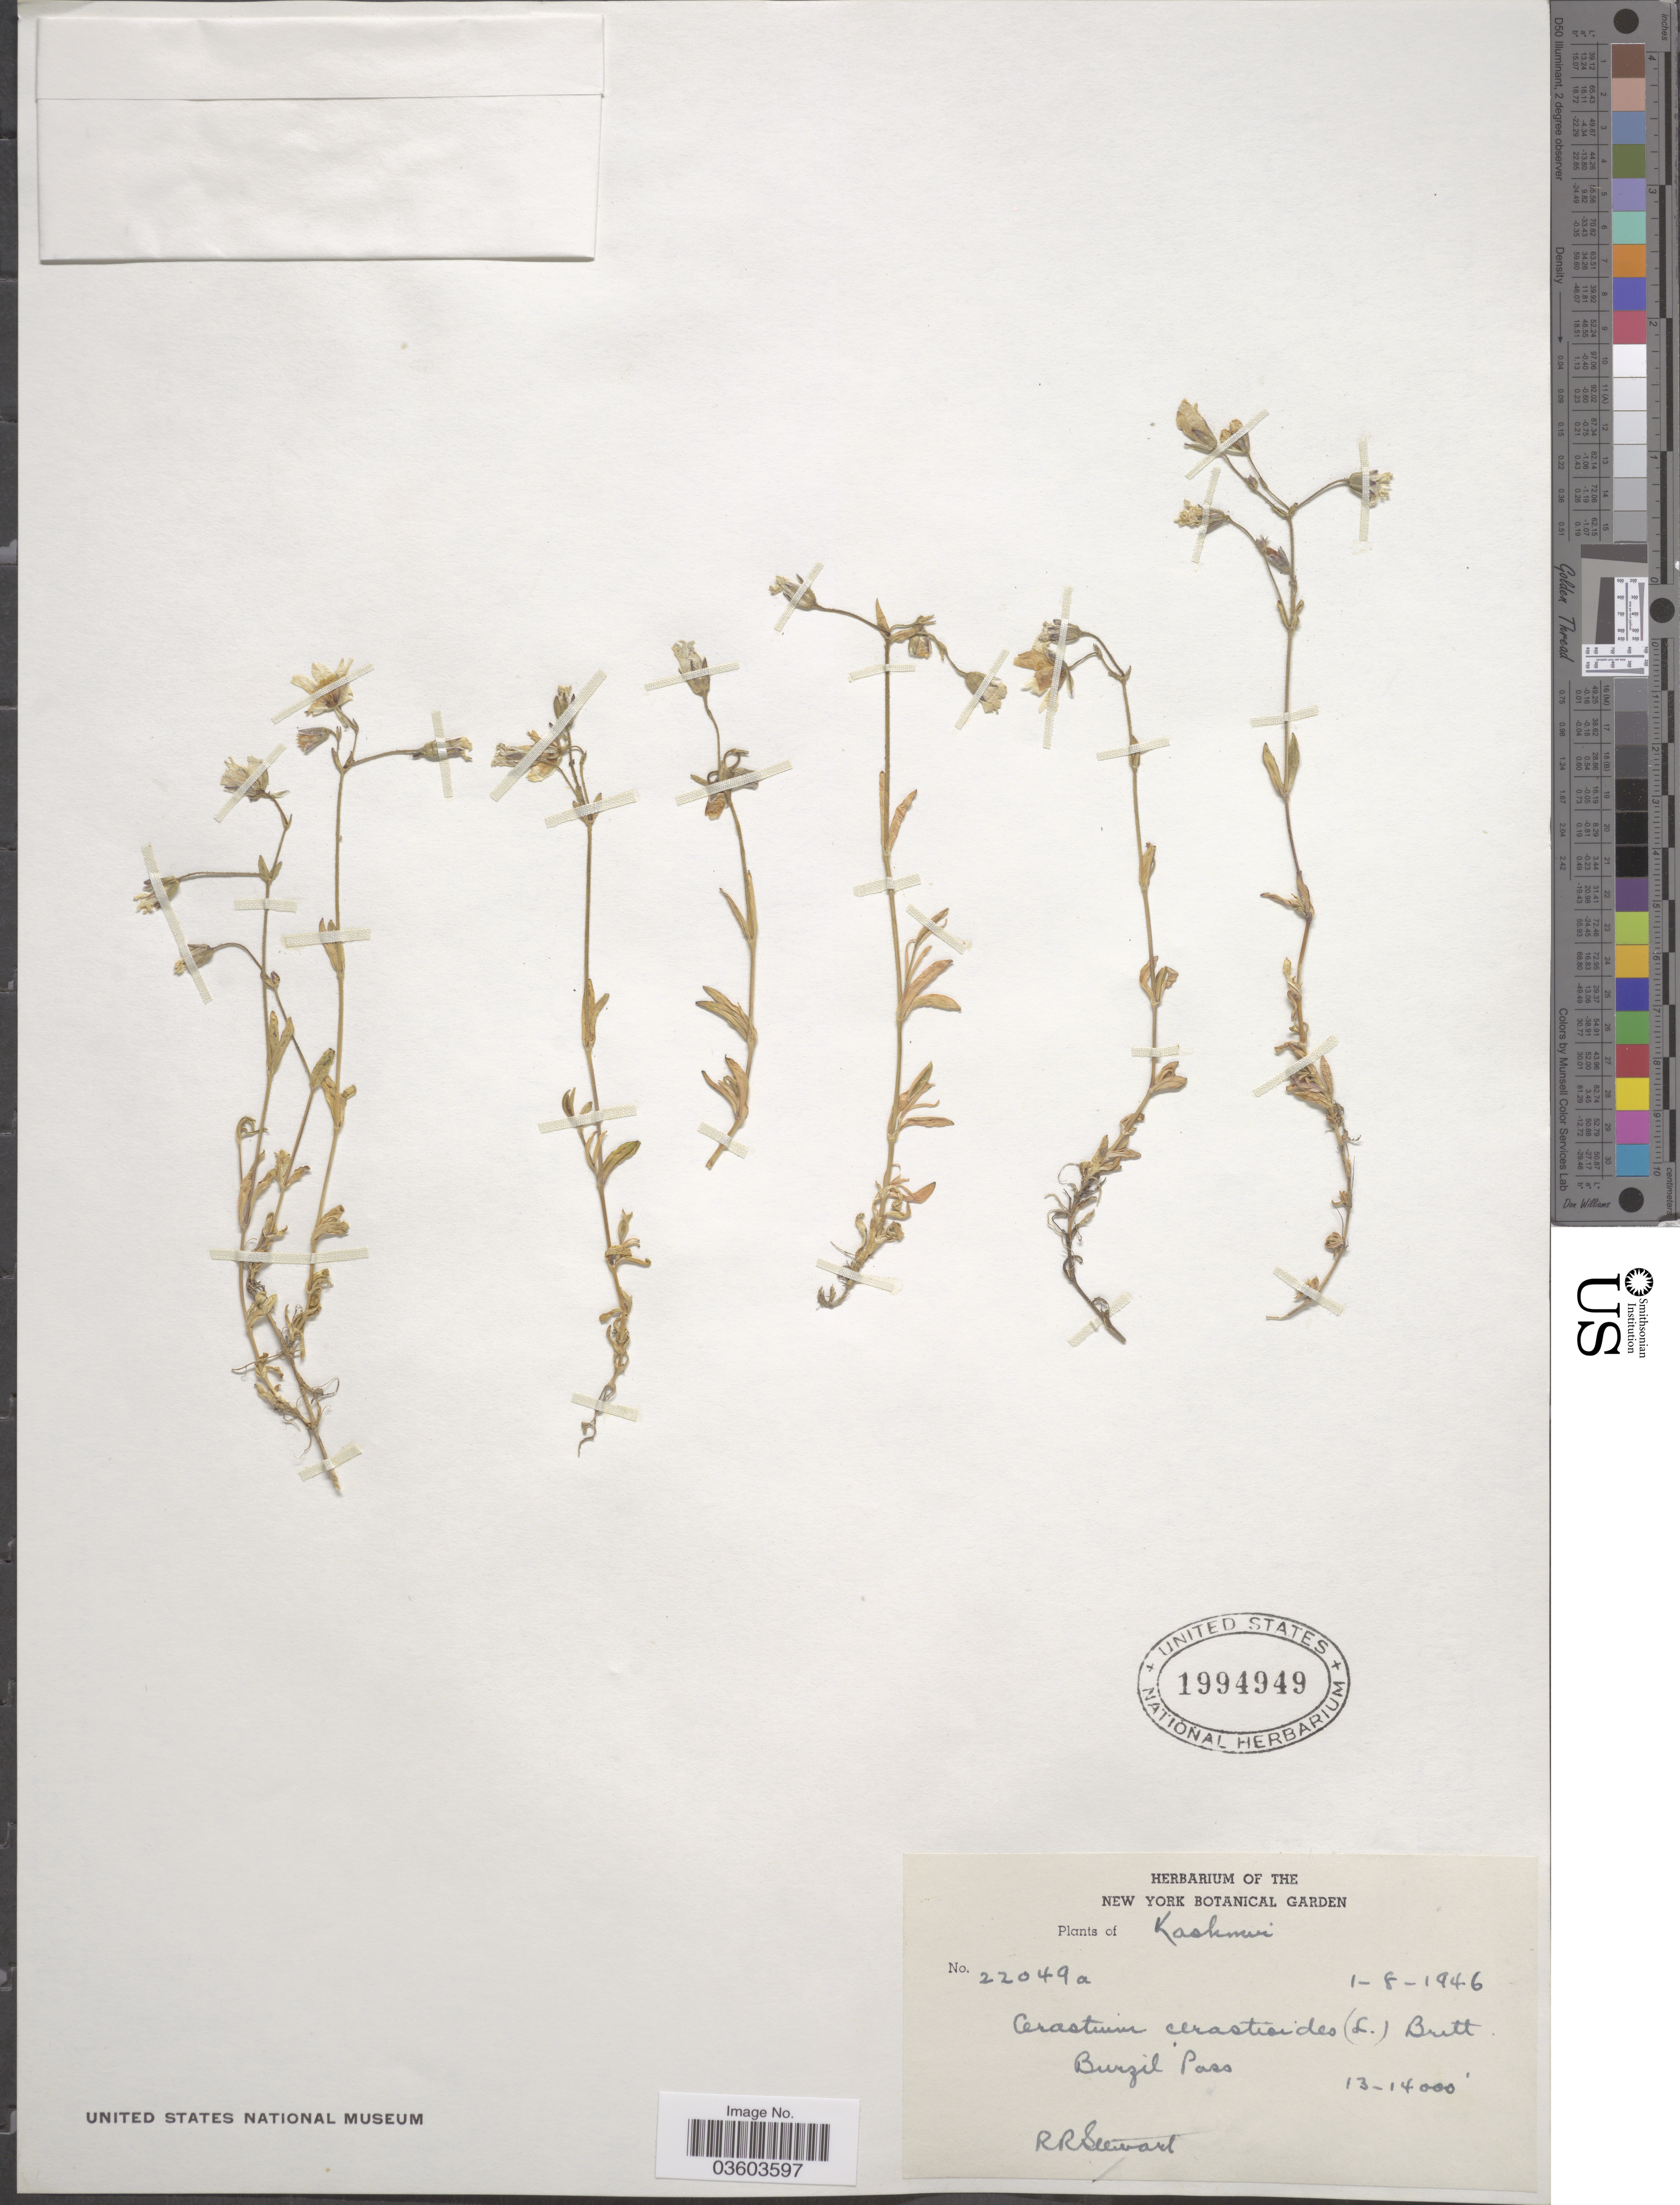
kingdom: Plantae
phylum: Tracheophyta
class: Magnoliopsida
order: Caryophyllales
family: Caryophyllaceae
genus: Dichodon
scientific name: Dichodon cerastoides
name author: (L.) Rchb.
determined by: U.S. National Herbarium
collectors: R. Stewart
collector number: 22049a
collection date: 1946-08-01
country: India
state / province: Jammu and Kashmir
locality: Kashmir. Burzil Pass.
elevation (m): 3962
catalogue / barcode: US 1994949